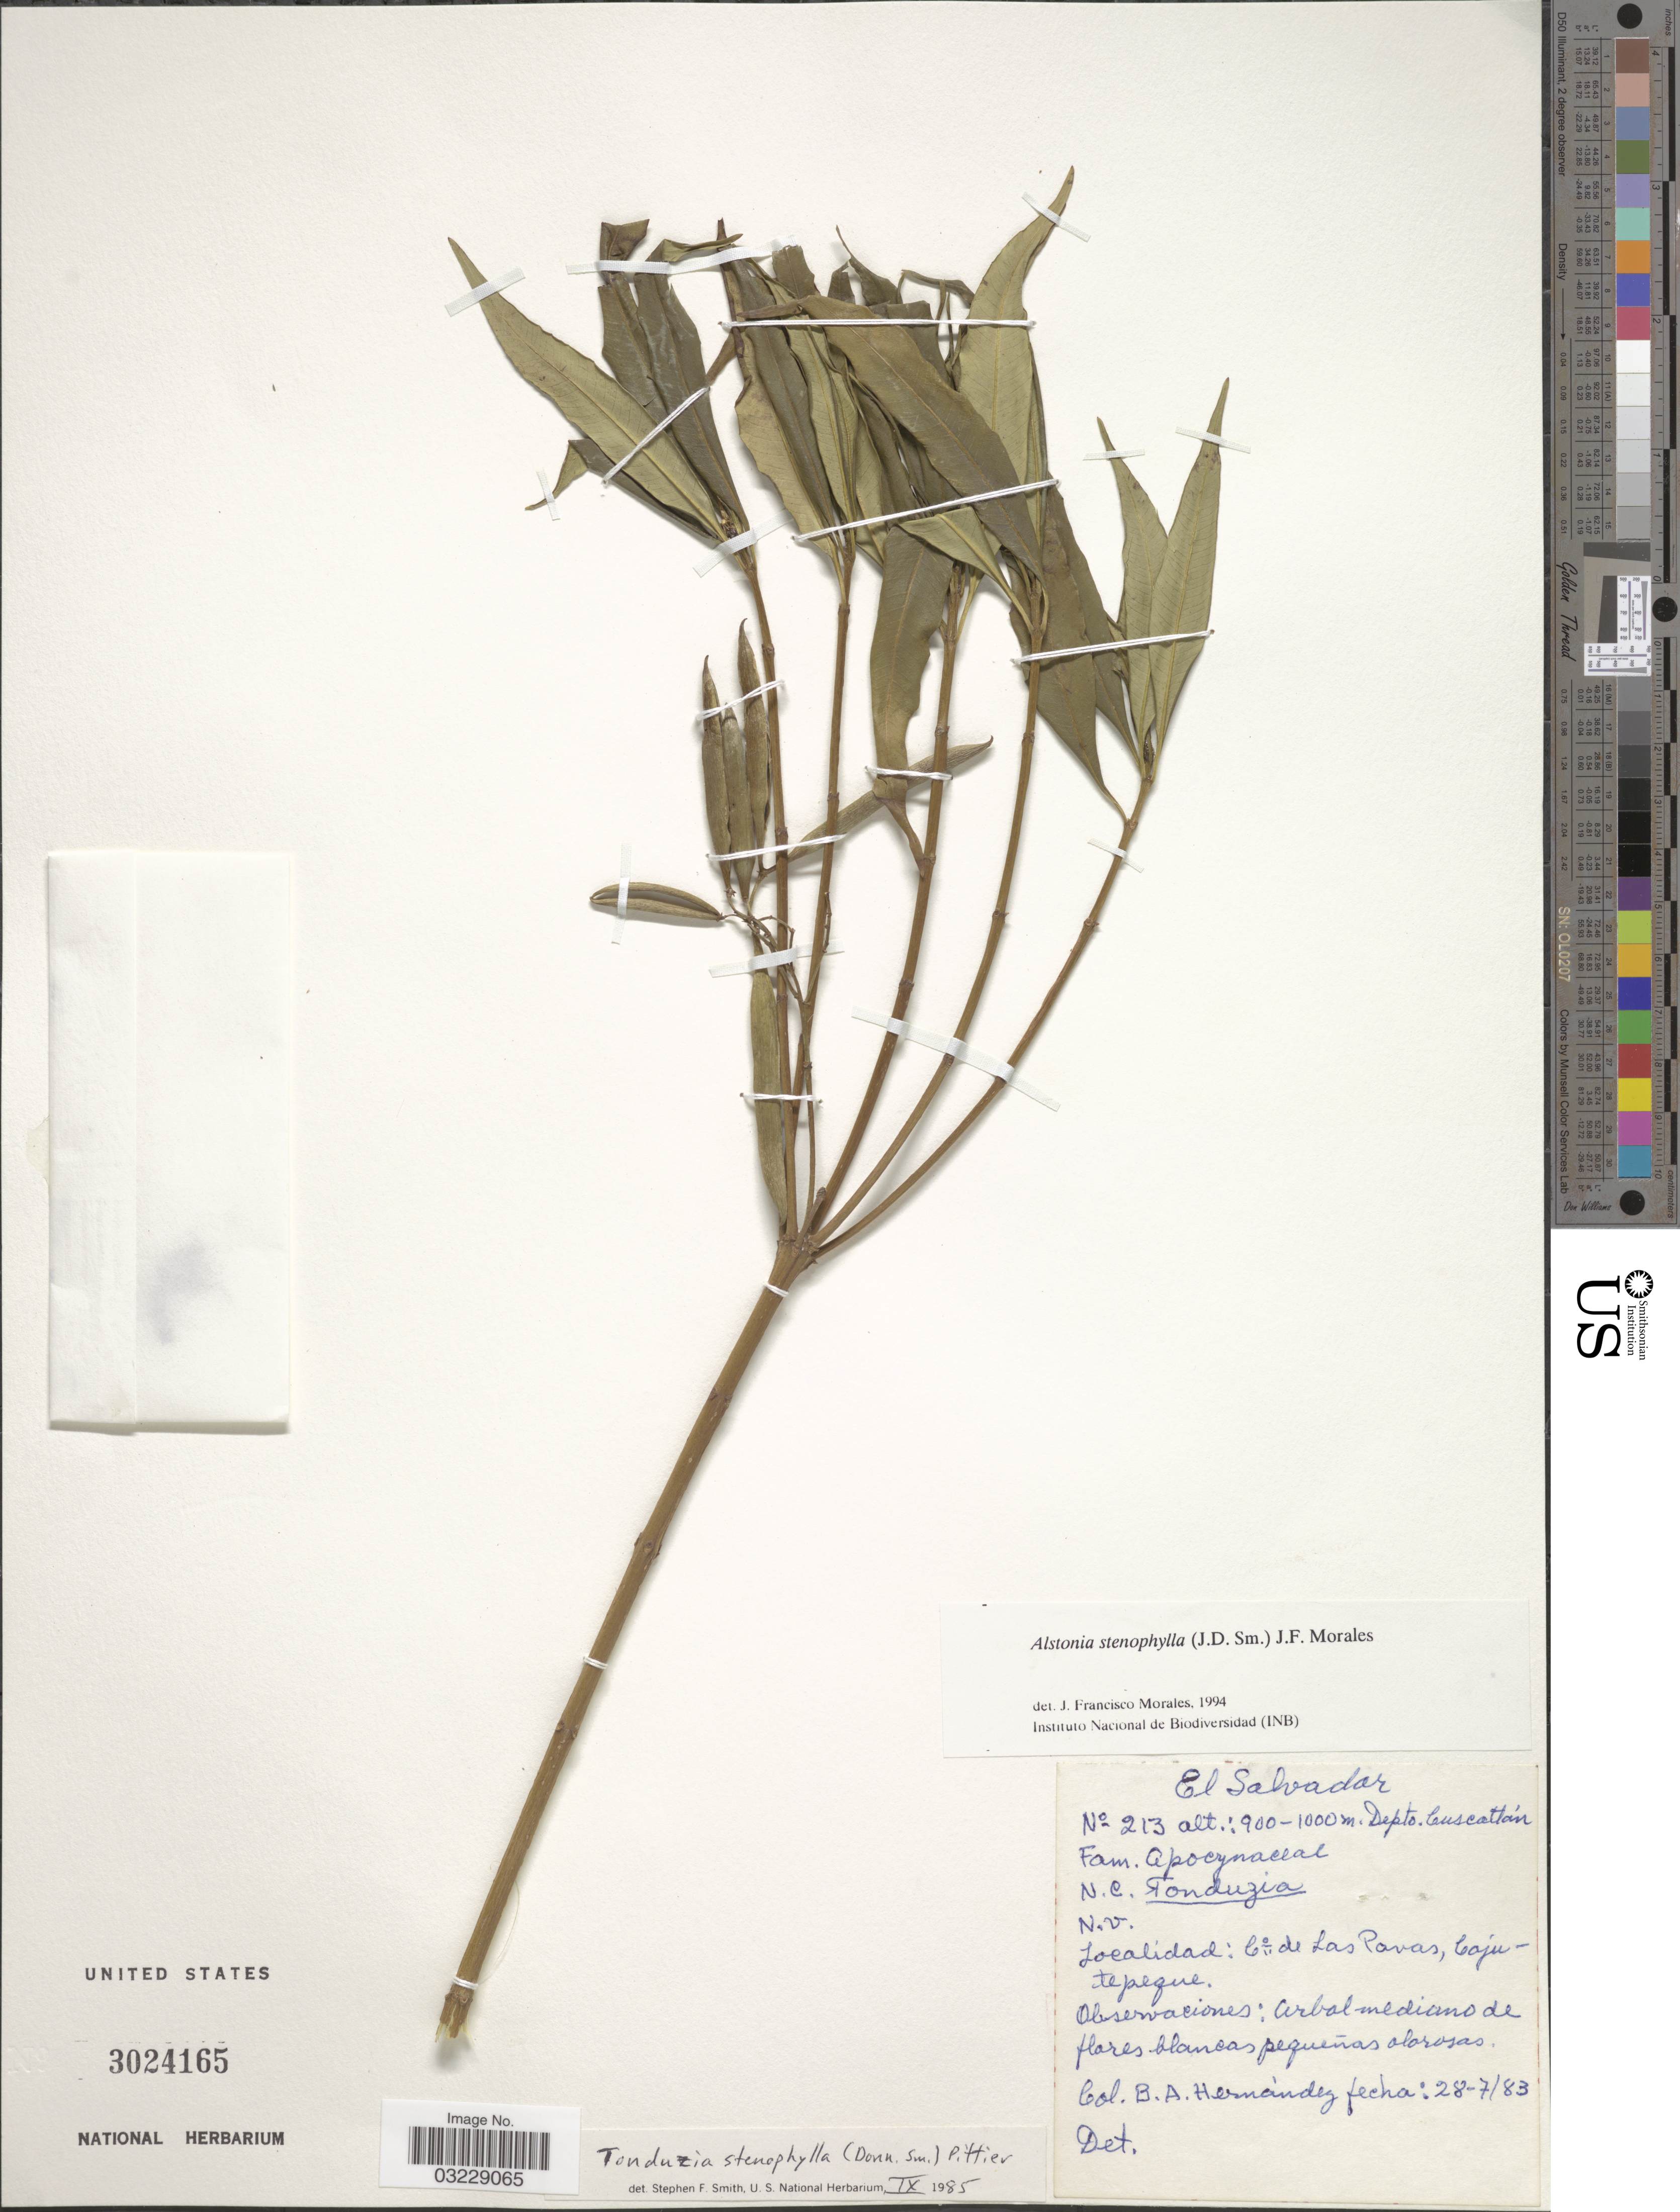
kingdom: Plantae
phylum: Tracheophyta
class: Magnoliopsida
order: Gentianales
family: Apocynaceae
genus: Alstonia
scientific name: Alstonia stenophylla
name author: Guillaumin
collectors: B. Hernández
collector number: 213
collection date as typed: Transcribed d/m/y: 28/7/83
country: El Salvador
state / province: Cuscatlan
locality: Depto. Cuscatlán. Co de Las Pavas, Cajutepeque.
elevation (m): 900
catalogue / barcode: US 3024165